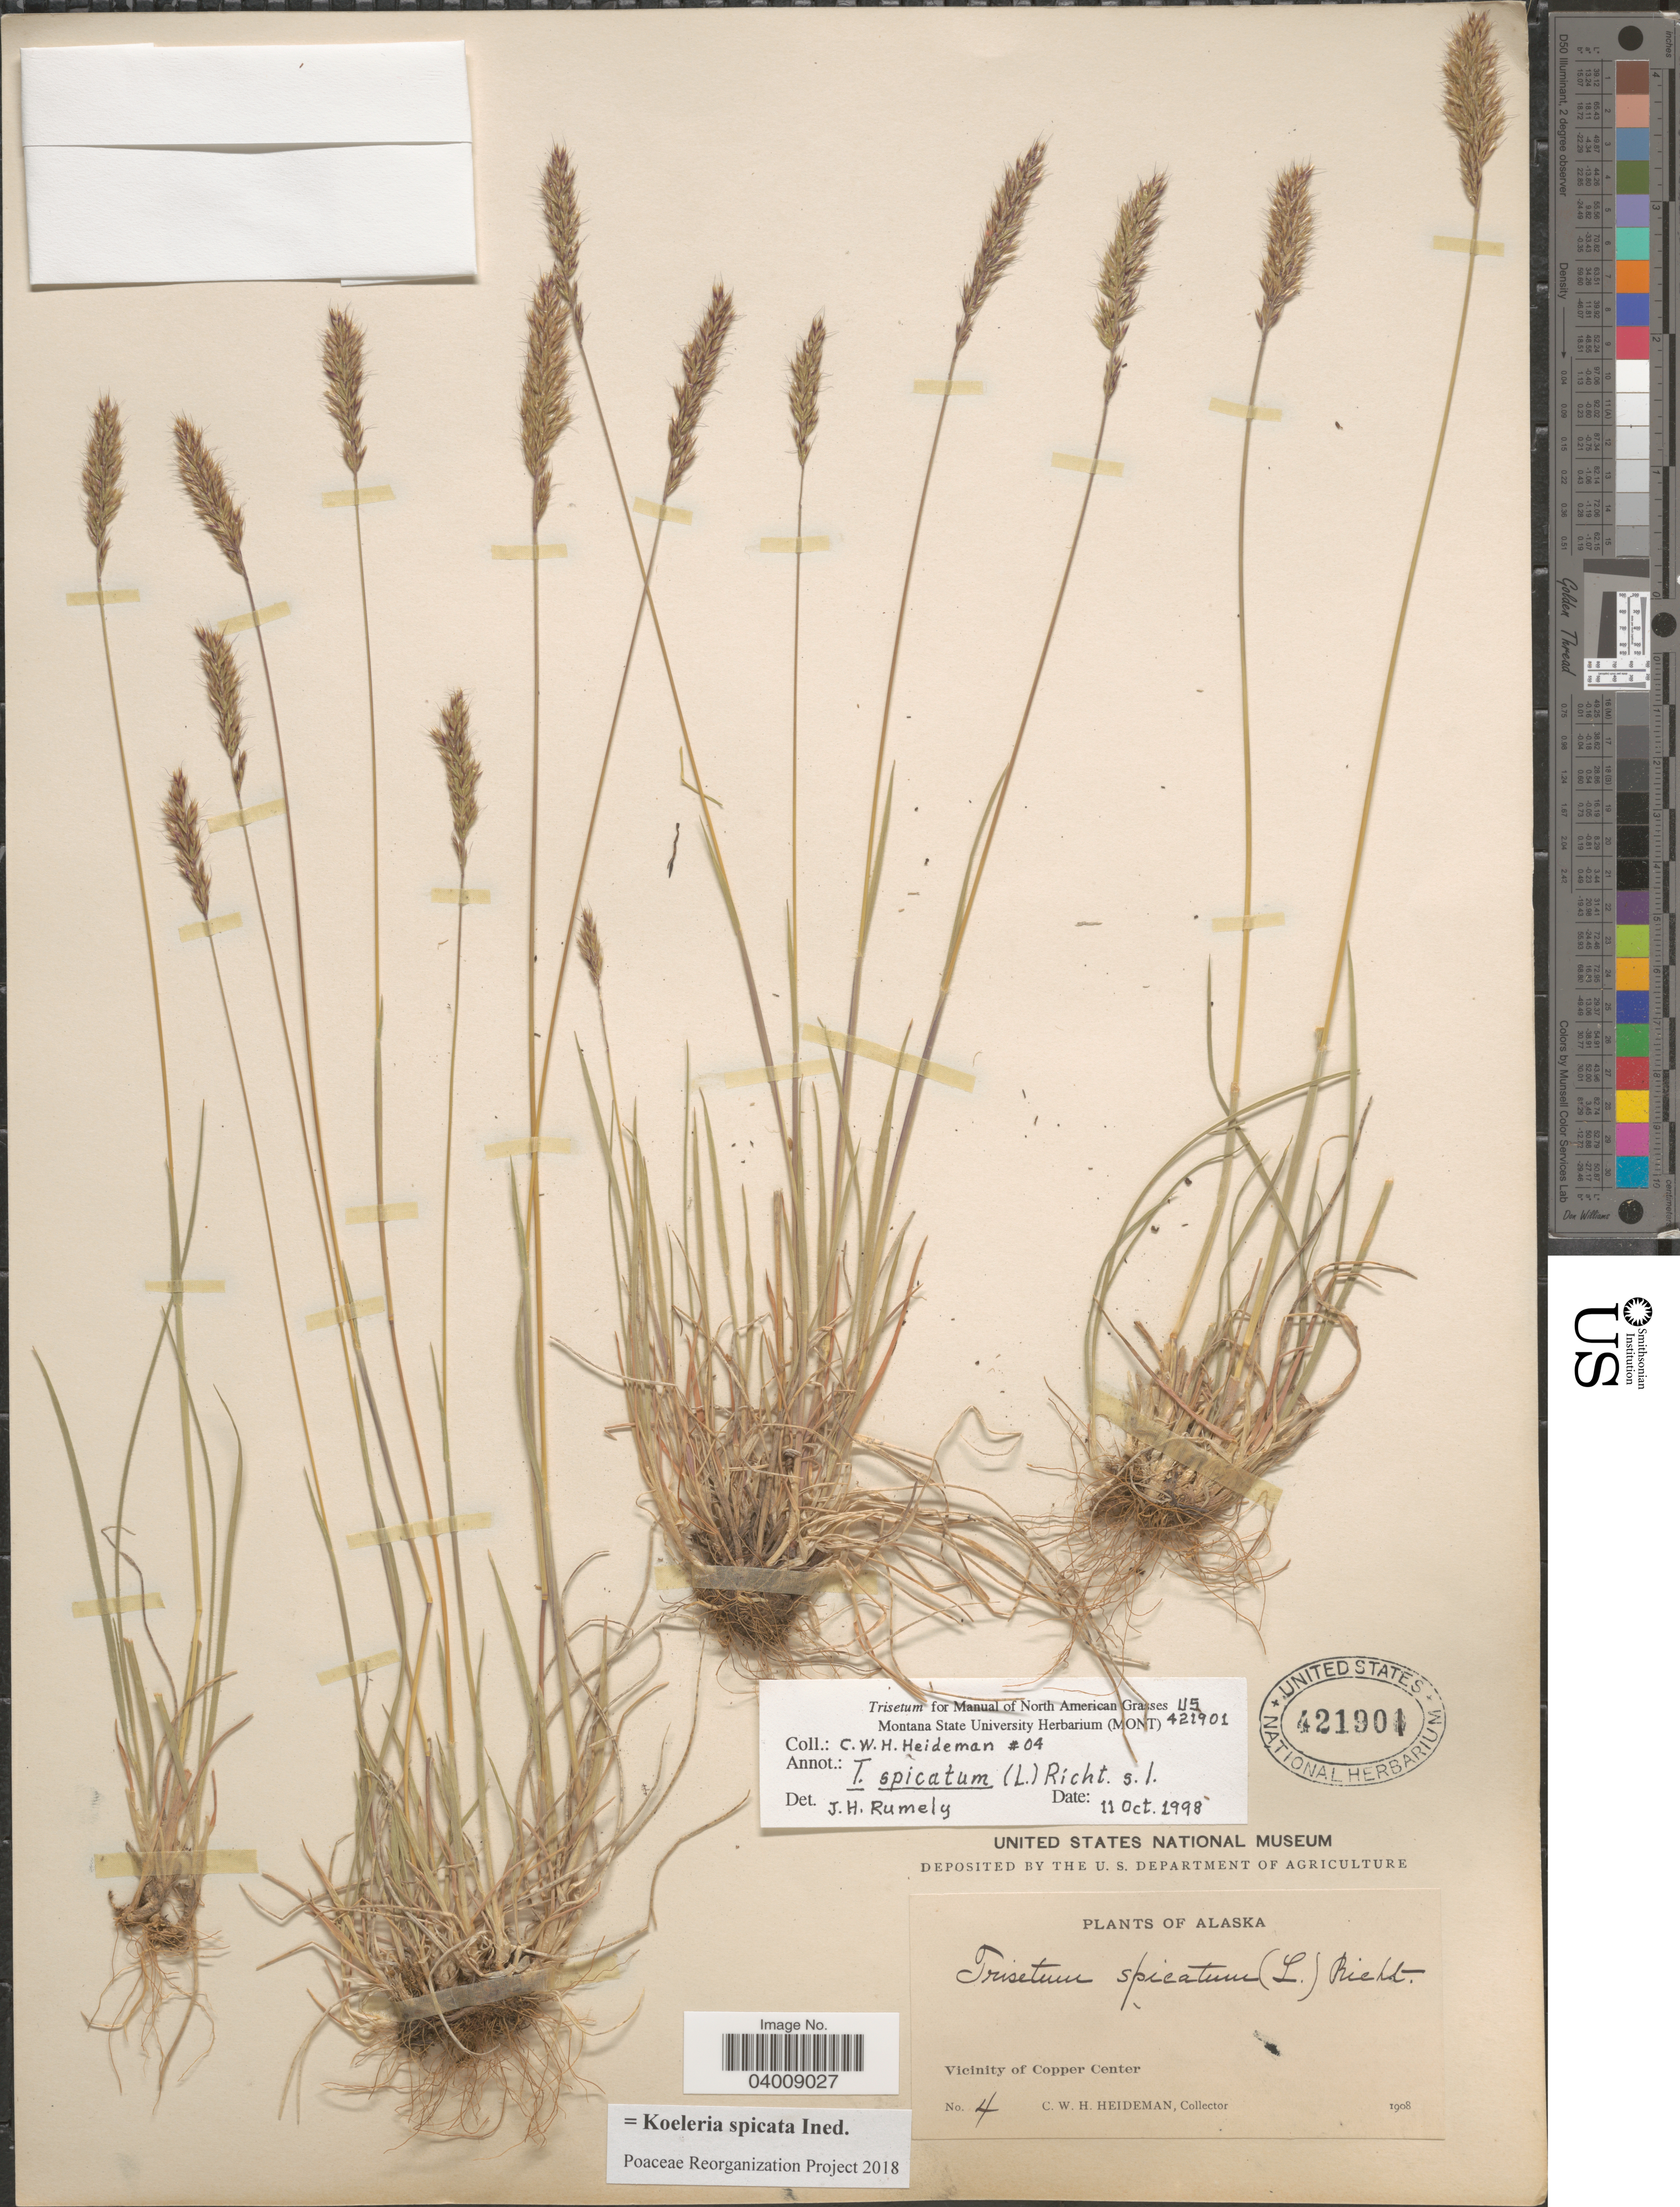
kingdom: Plantae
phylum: Tracheophyta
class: Liliopsida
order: Poales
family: Poaceae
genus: Koeleria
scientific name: Koeleria spicata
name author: (L.) Barberá et al.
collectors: C. Heideman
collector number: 4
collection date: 1908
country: United States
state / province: Alaska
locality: Vicinity of Copper Center.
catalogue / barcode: US 421901